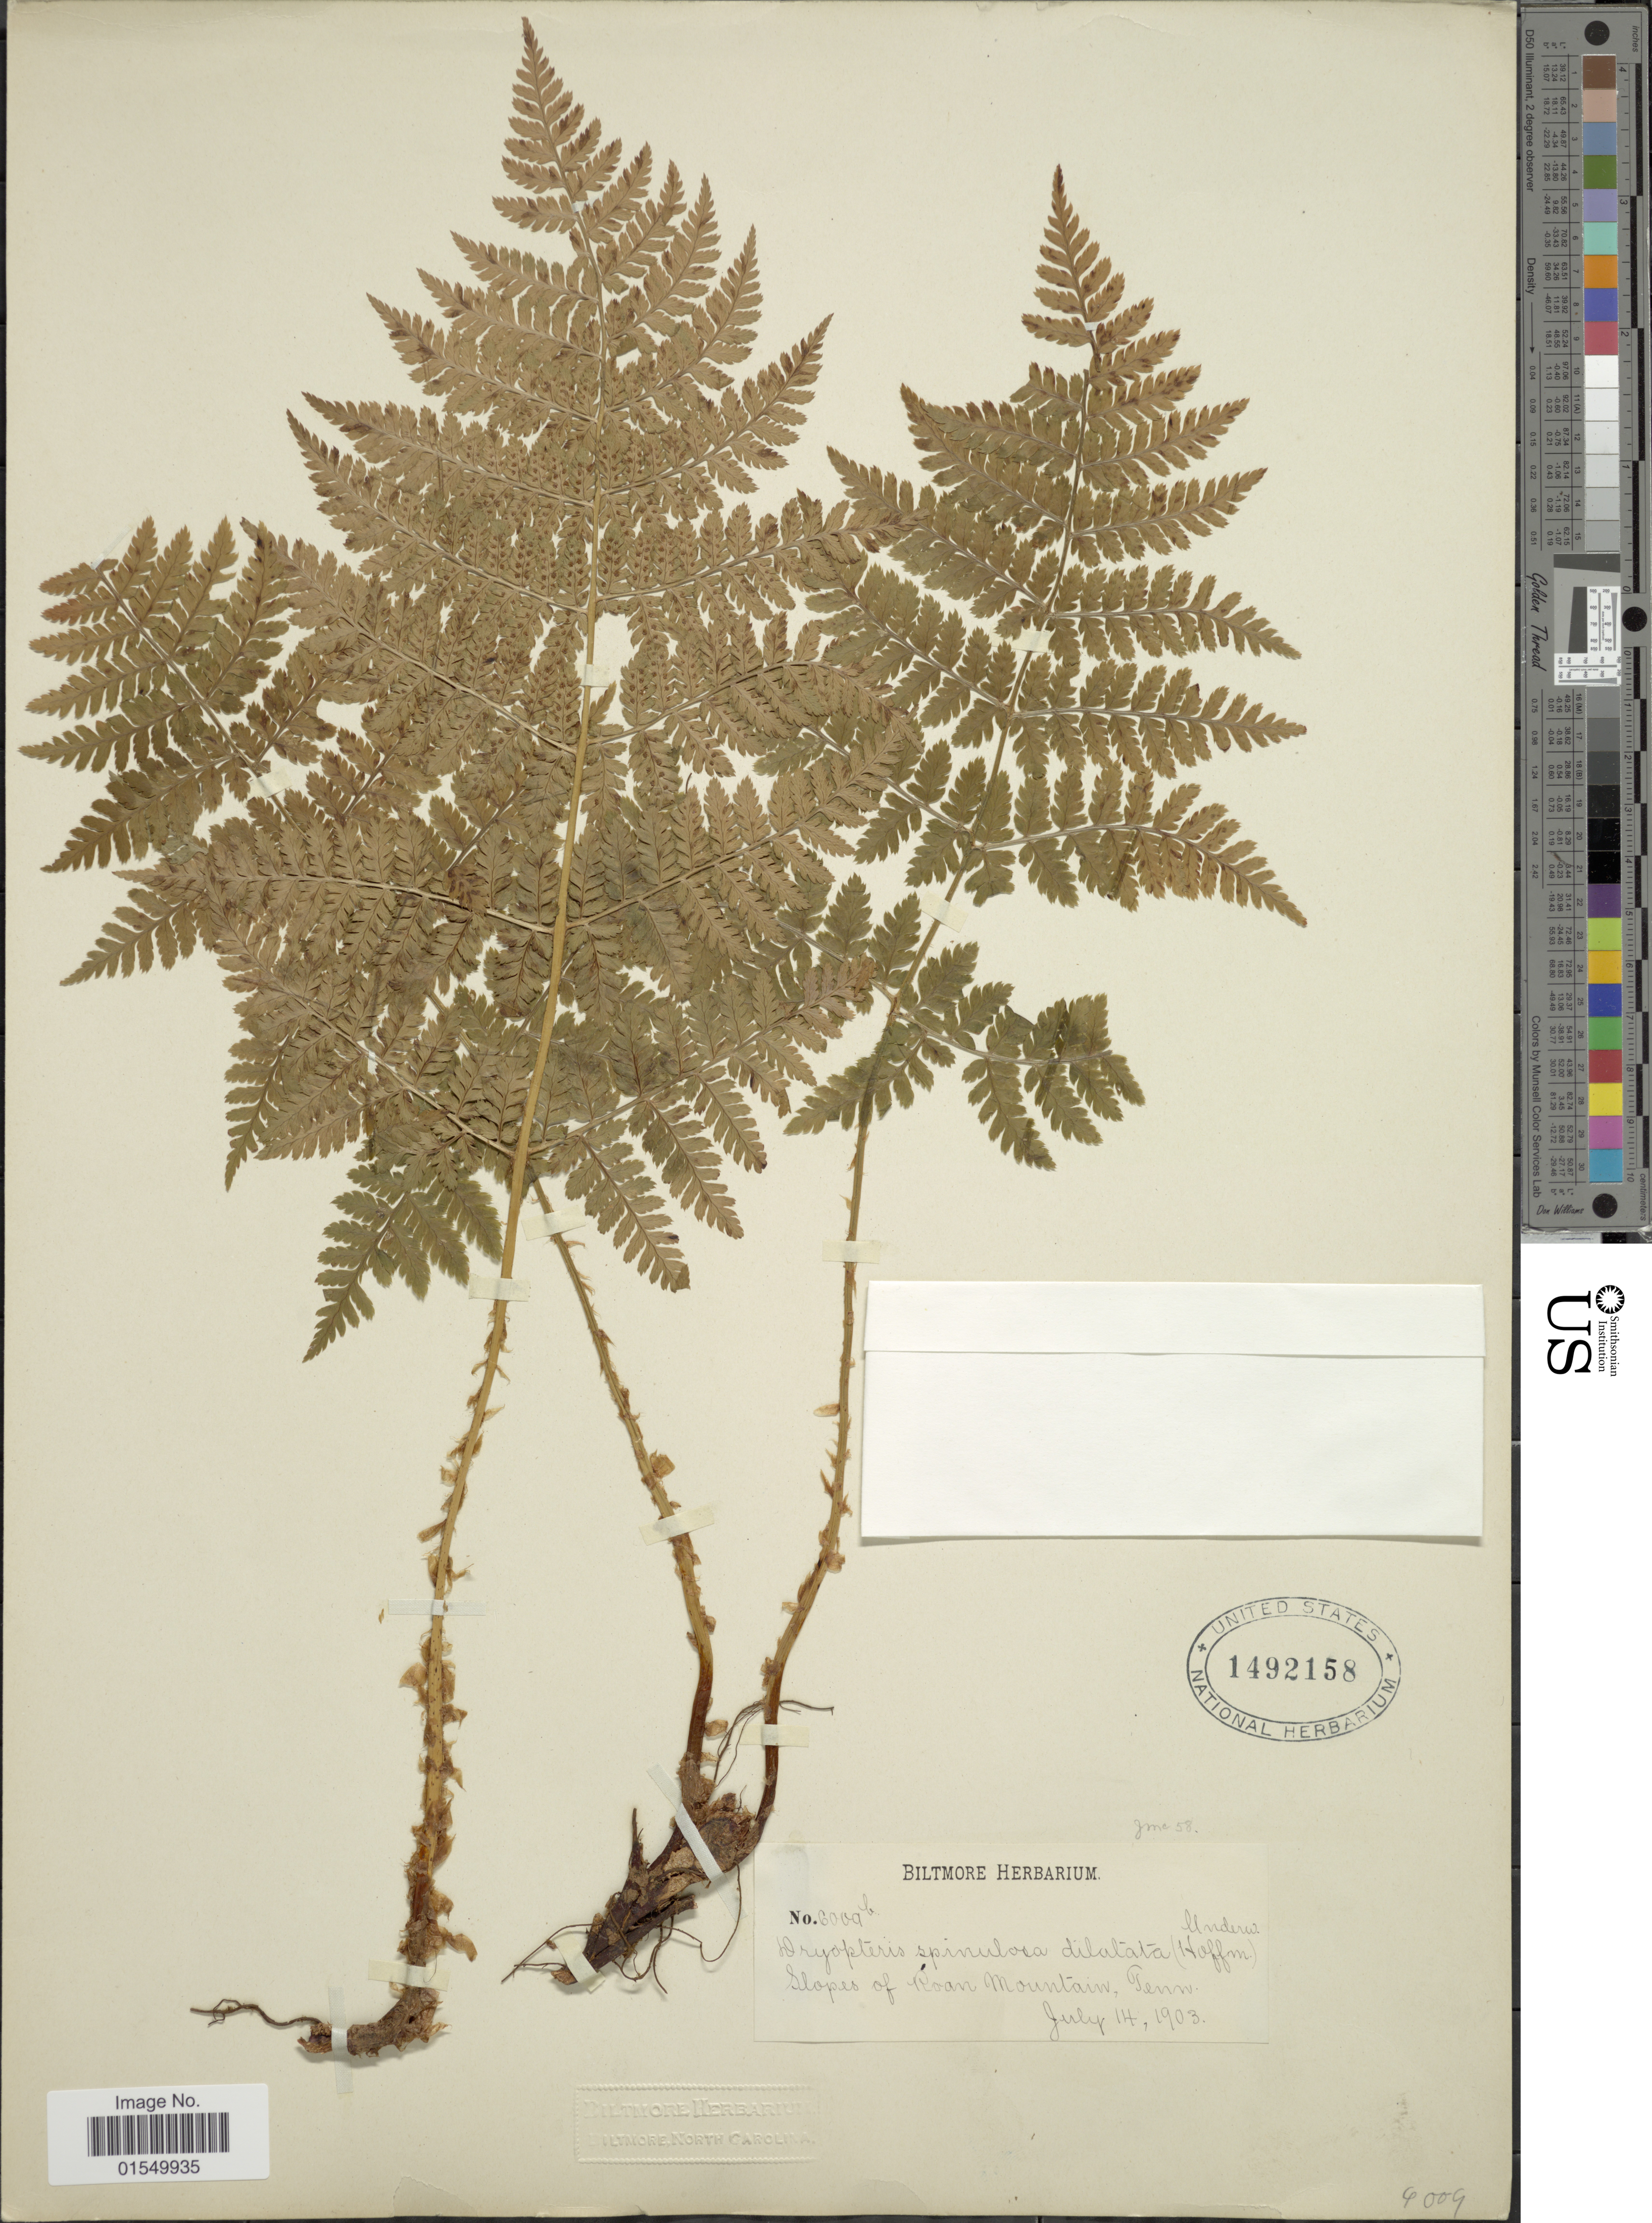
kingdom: Plantae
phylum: Tracheophyta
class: Polypodiopsida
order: Polypodiales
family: Dryopteridaceae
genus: Dryopteris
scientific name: Dryopteris campyloptera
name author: Clarkson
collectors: ex herb. Biltmore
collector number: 6009b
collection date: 1903-07-14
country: United States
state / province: Tennessee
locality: Slopes of Roan Mountain, Tenn.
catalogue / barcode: US 1492158